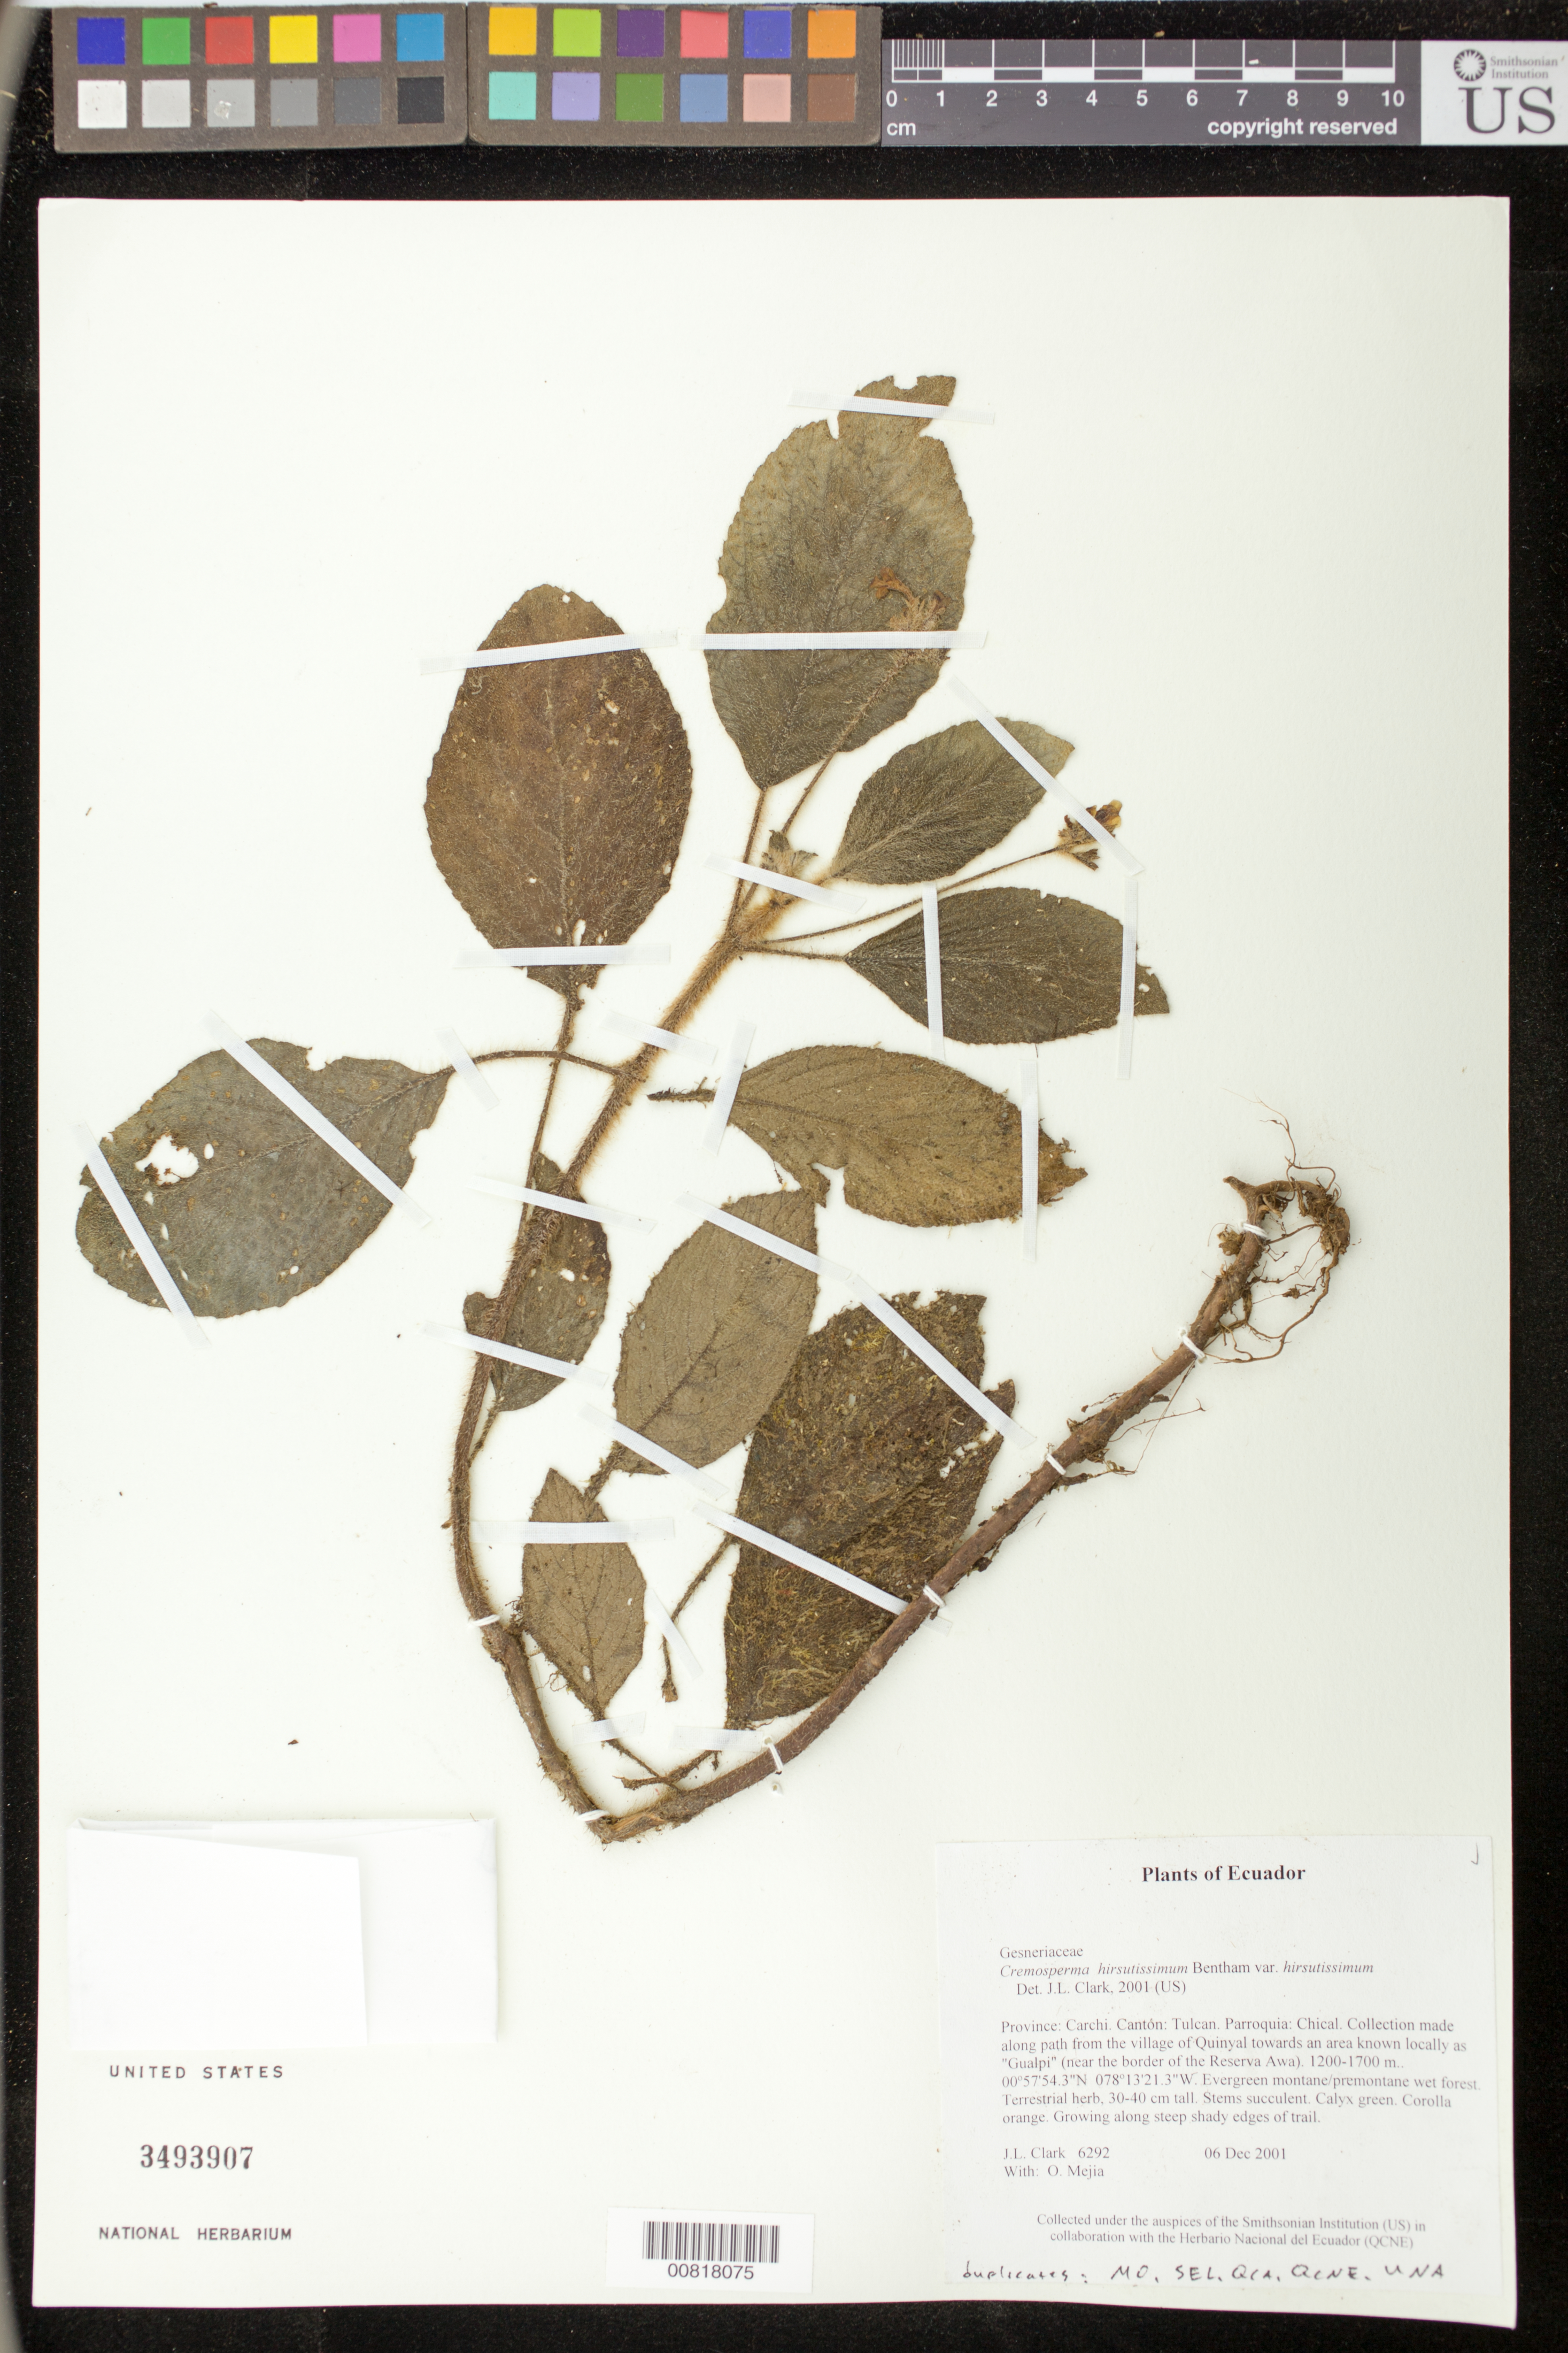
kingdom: Plantae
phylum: Tracheophyta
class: Magnoliopsida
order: Lamiales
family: Gesneriaceae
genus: Cremosperma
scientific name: Cremosperma hirsutissimum var. hirsutissimum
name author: Benth.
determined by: Clark, J. L., (SEL), The Marie Selby Botanical Garden (UNITED STATES)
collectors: J. L. Clark & O. Mejia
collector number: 6292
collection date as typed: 06 Dec 2001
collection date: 2001-12-06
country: Ecuador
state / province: Carchi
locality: Tulcan. Parroquia: Chical. Collection made along path from the village of Quinyal towards an area known locally as "Gualpi" (near the border of the Reserva Awa).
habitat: Evergreen montane/premontane wet forest.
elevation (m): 1200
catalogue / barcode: US 3493907